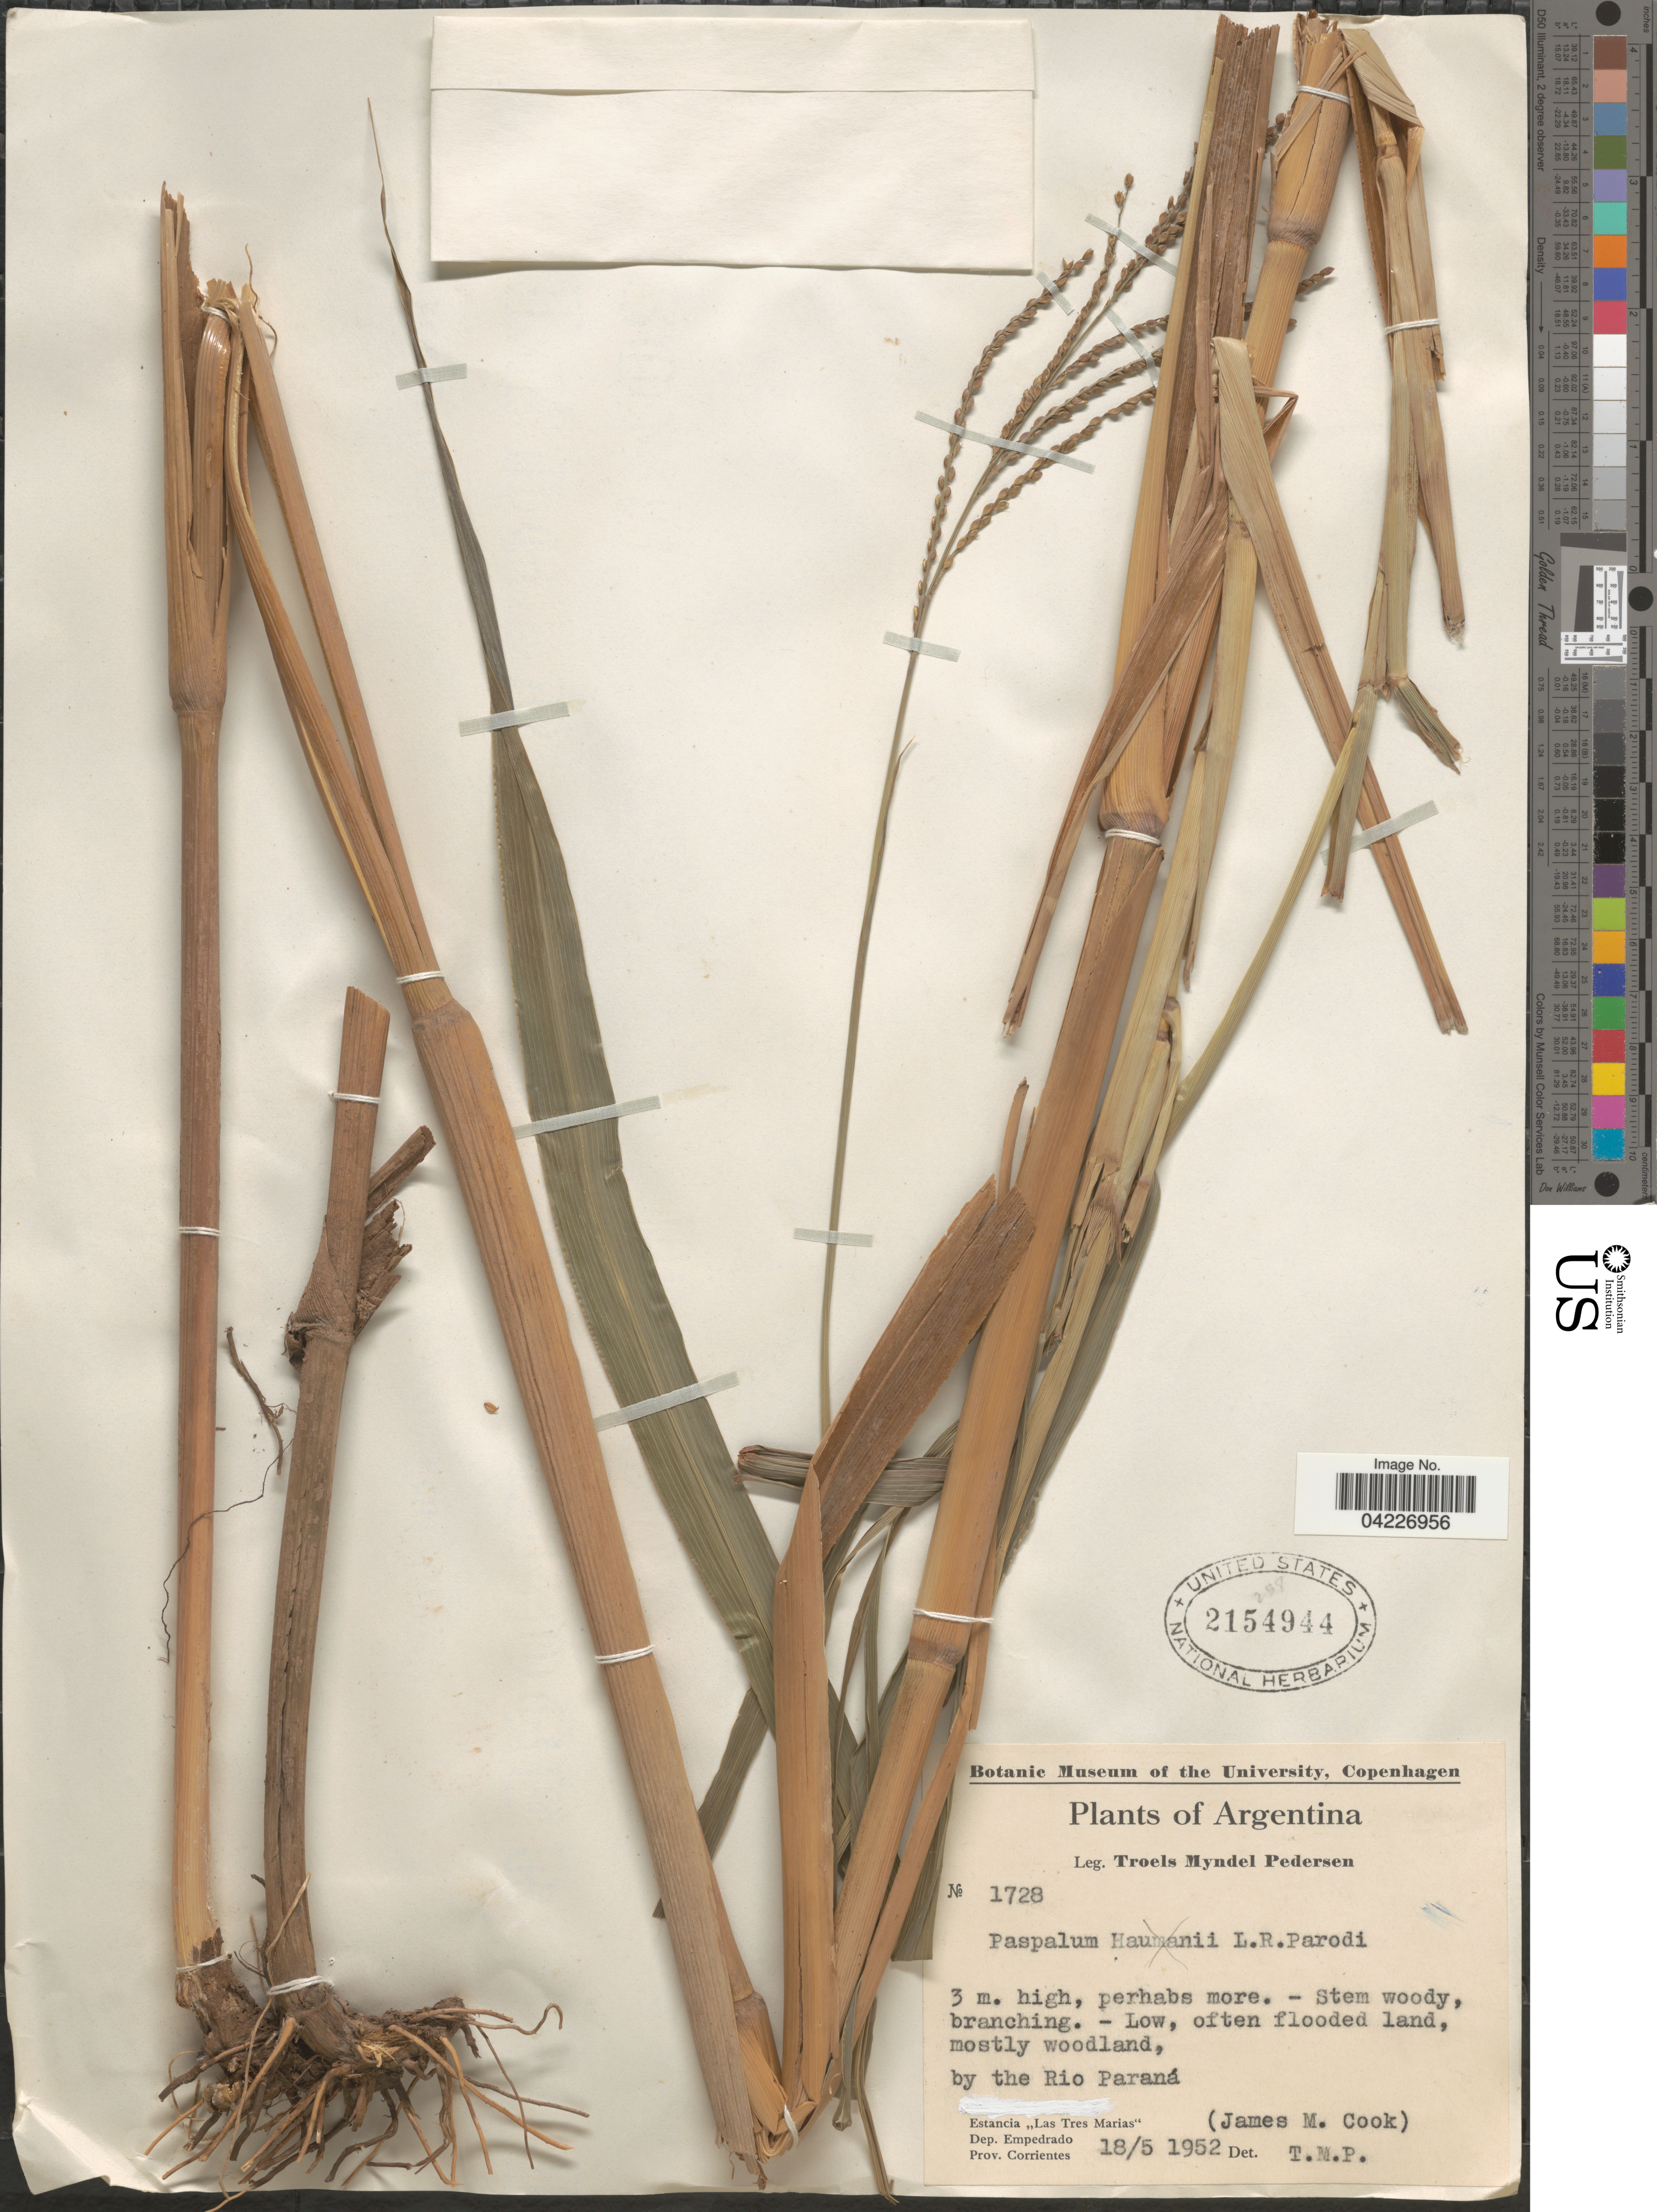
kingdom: Plantae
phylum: Tracheophyta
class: Liliopsida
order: Poales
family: Poaceae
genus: Paspalum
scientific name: Paspalum sp.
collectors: T. Pederson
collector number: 1728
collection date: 1952-05-18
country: Argentina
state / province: Corrientes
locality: Low, often flooded land, mostly woodland, by the Rio Paraná. Estancia "Las Tres Marias" Dep. Empedrado.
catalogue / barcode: US 2154944